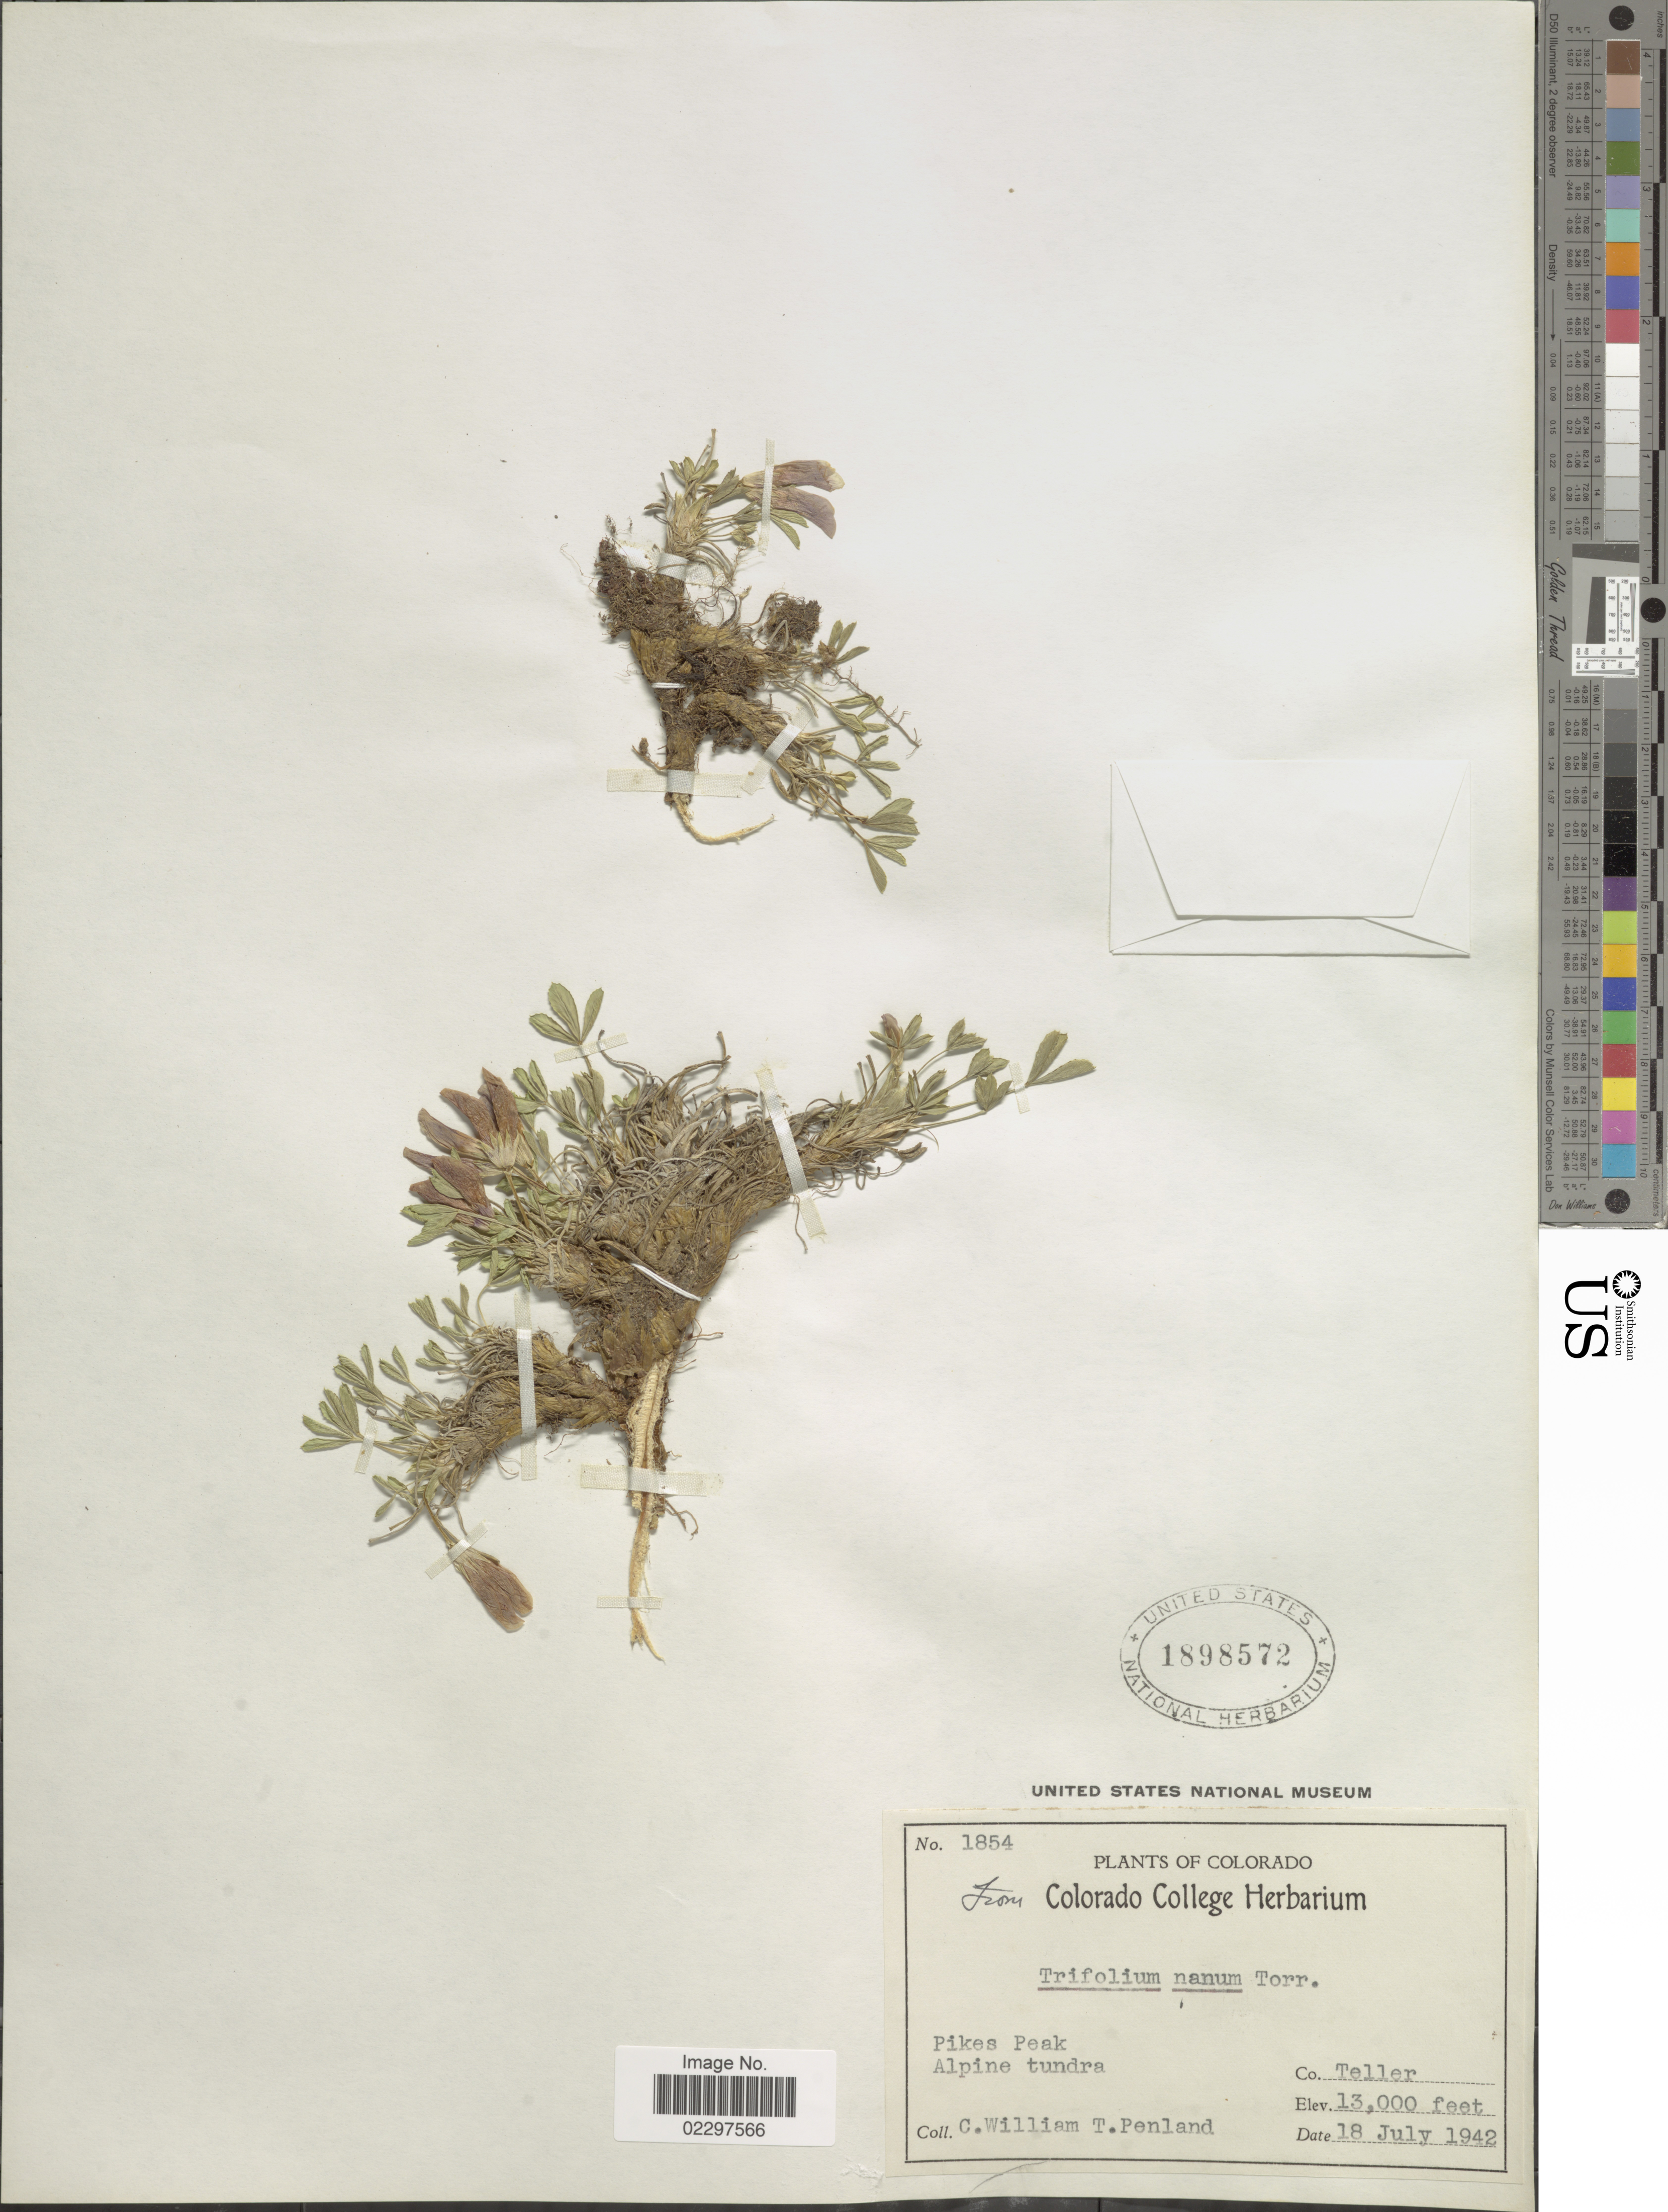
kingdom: Plantae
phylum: Tracheophyta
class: Magnoliopsida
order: Fabales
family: Fabaceae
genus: Trifolium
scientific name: Trifolium nanum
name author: Torr.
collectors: C. W. Penland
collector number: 1854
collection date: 1942-07-18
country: United States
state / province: Colorado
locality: Pikes Peak. Alpine tundra. Co. Teller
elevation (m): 3962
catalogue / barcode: US 1898572